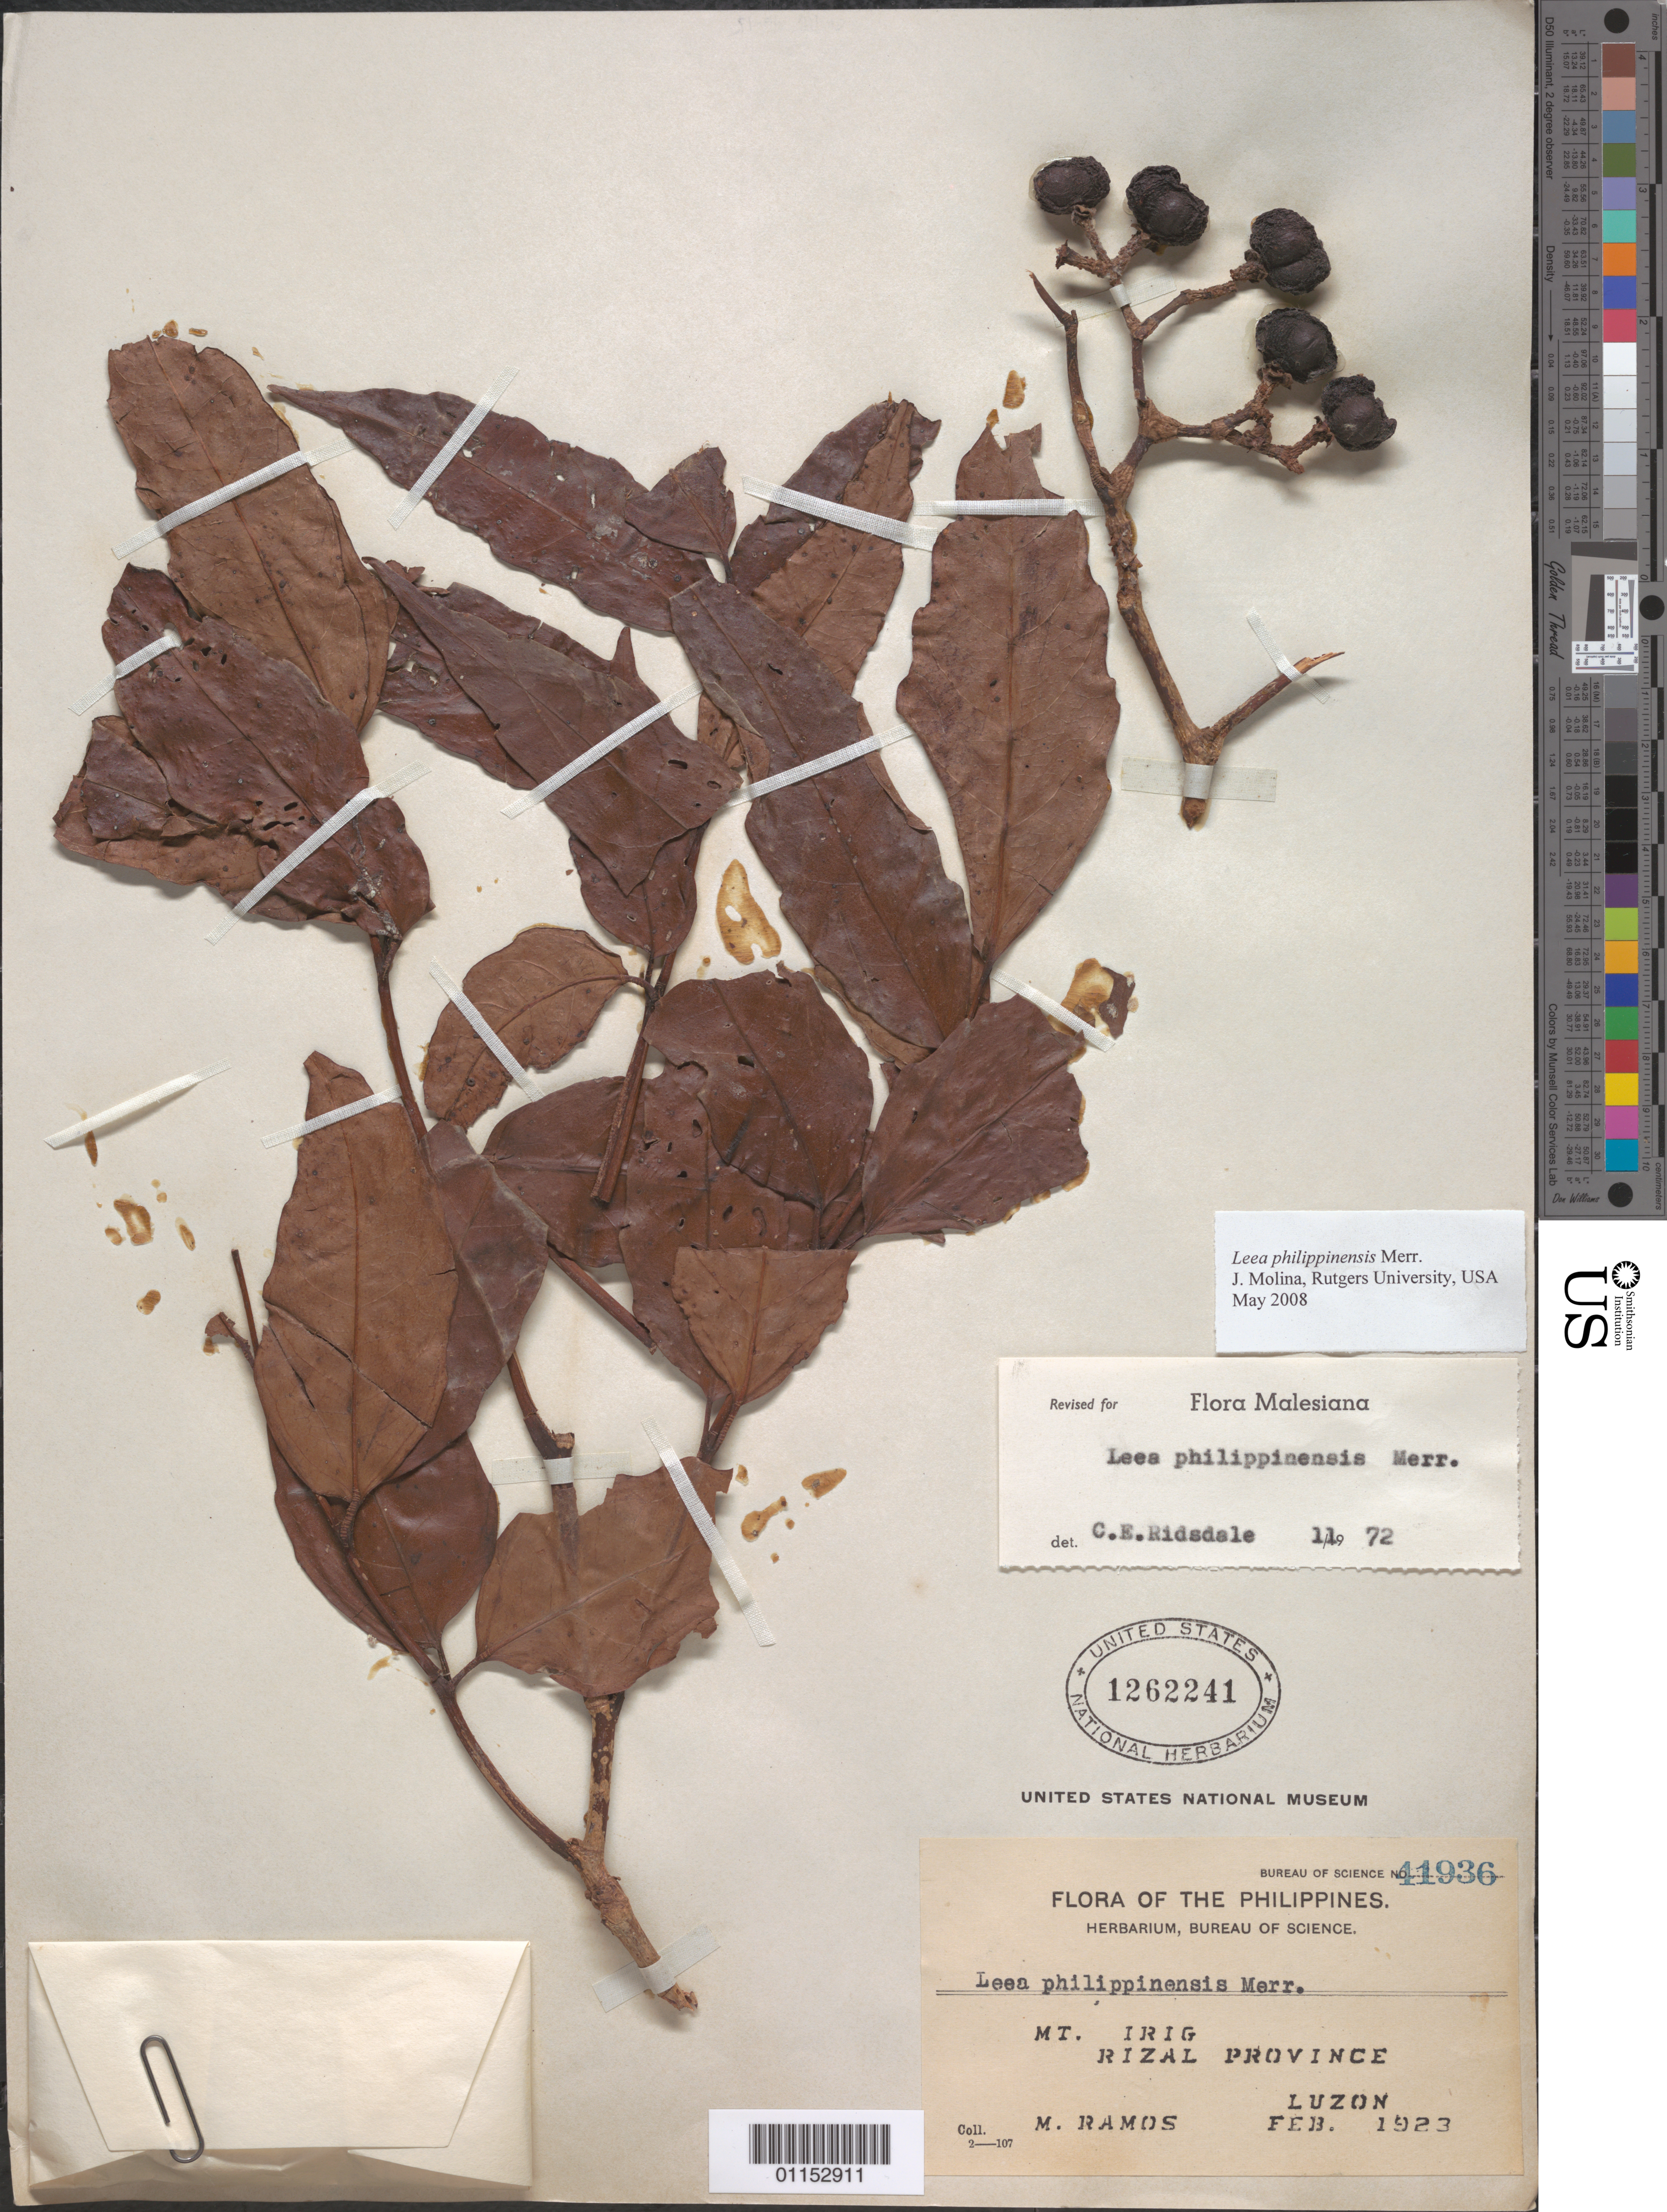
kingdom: Plantae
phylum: Tracheophyta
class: Magnoliopsida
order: Vitales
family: Vitaceae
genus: Leea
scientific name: Leea philippinensis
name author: Merr.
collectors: M. Ramos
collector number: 41936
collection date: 1923-02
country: Philippines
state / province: Calabarzon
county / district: Rizal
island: Luzon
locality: Mt Irig. Luzon.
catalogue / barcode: US 1262241